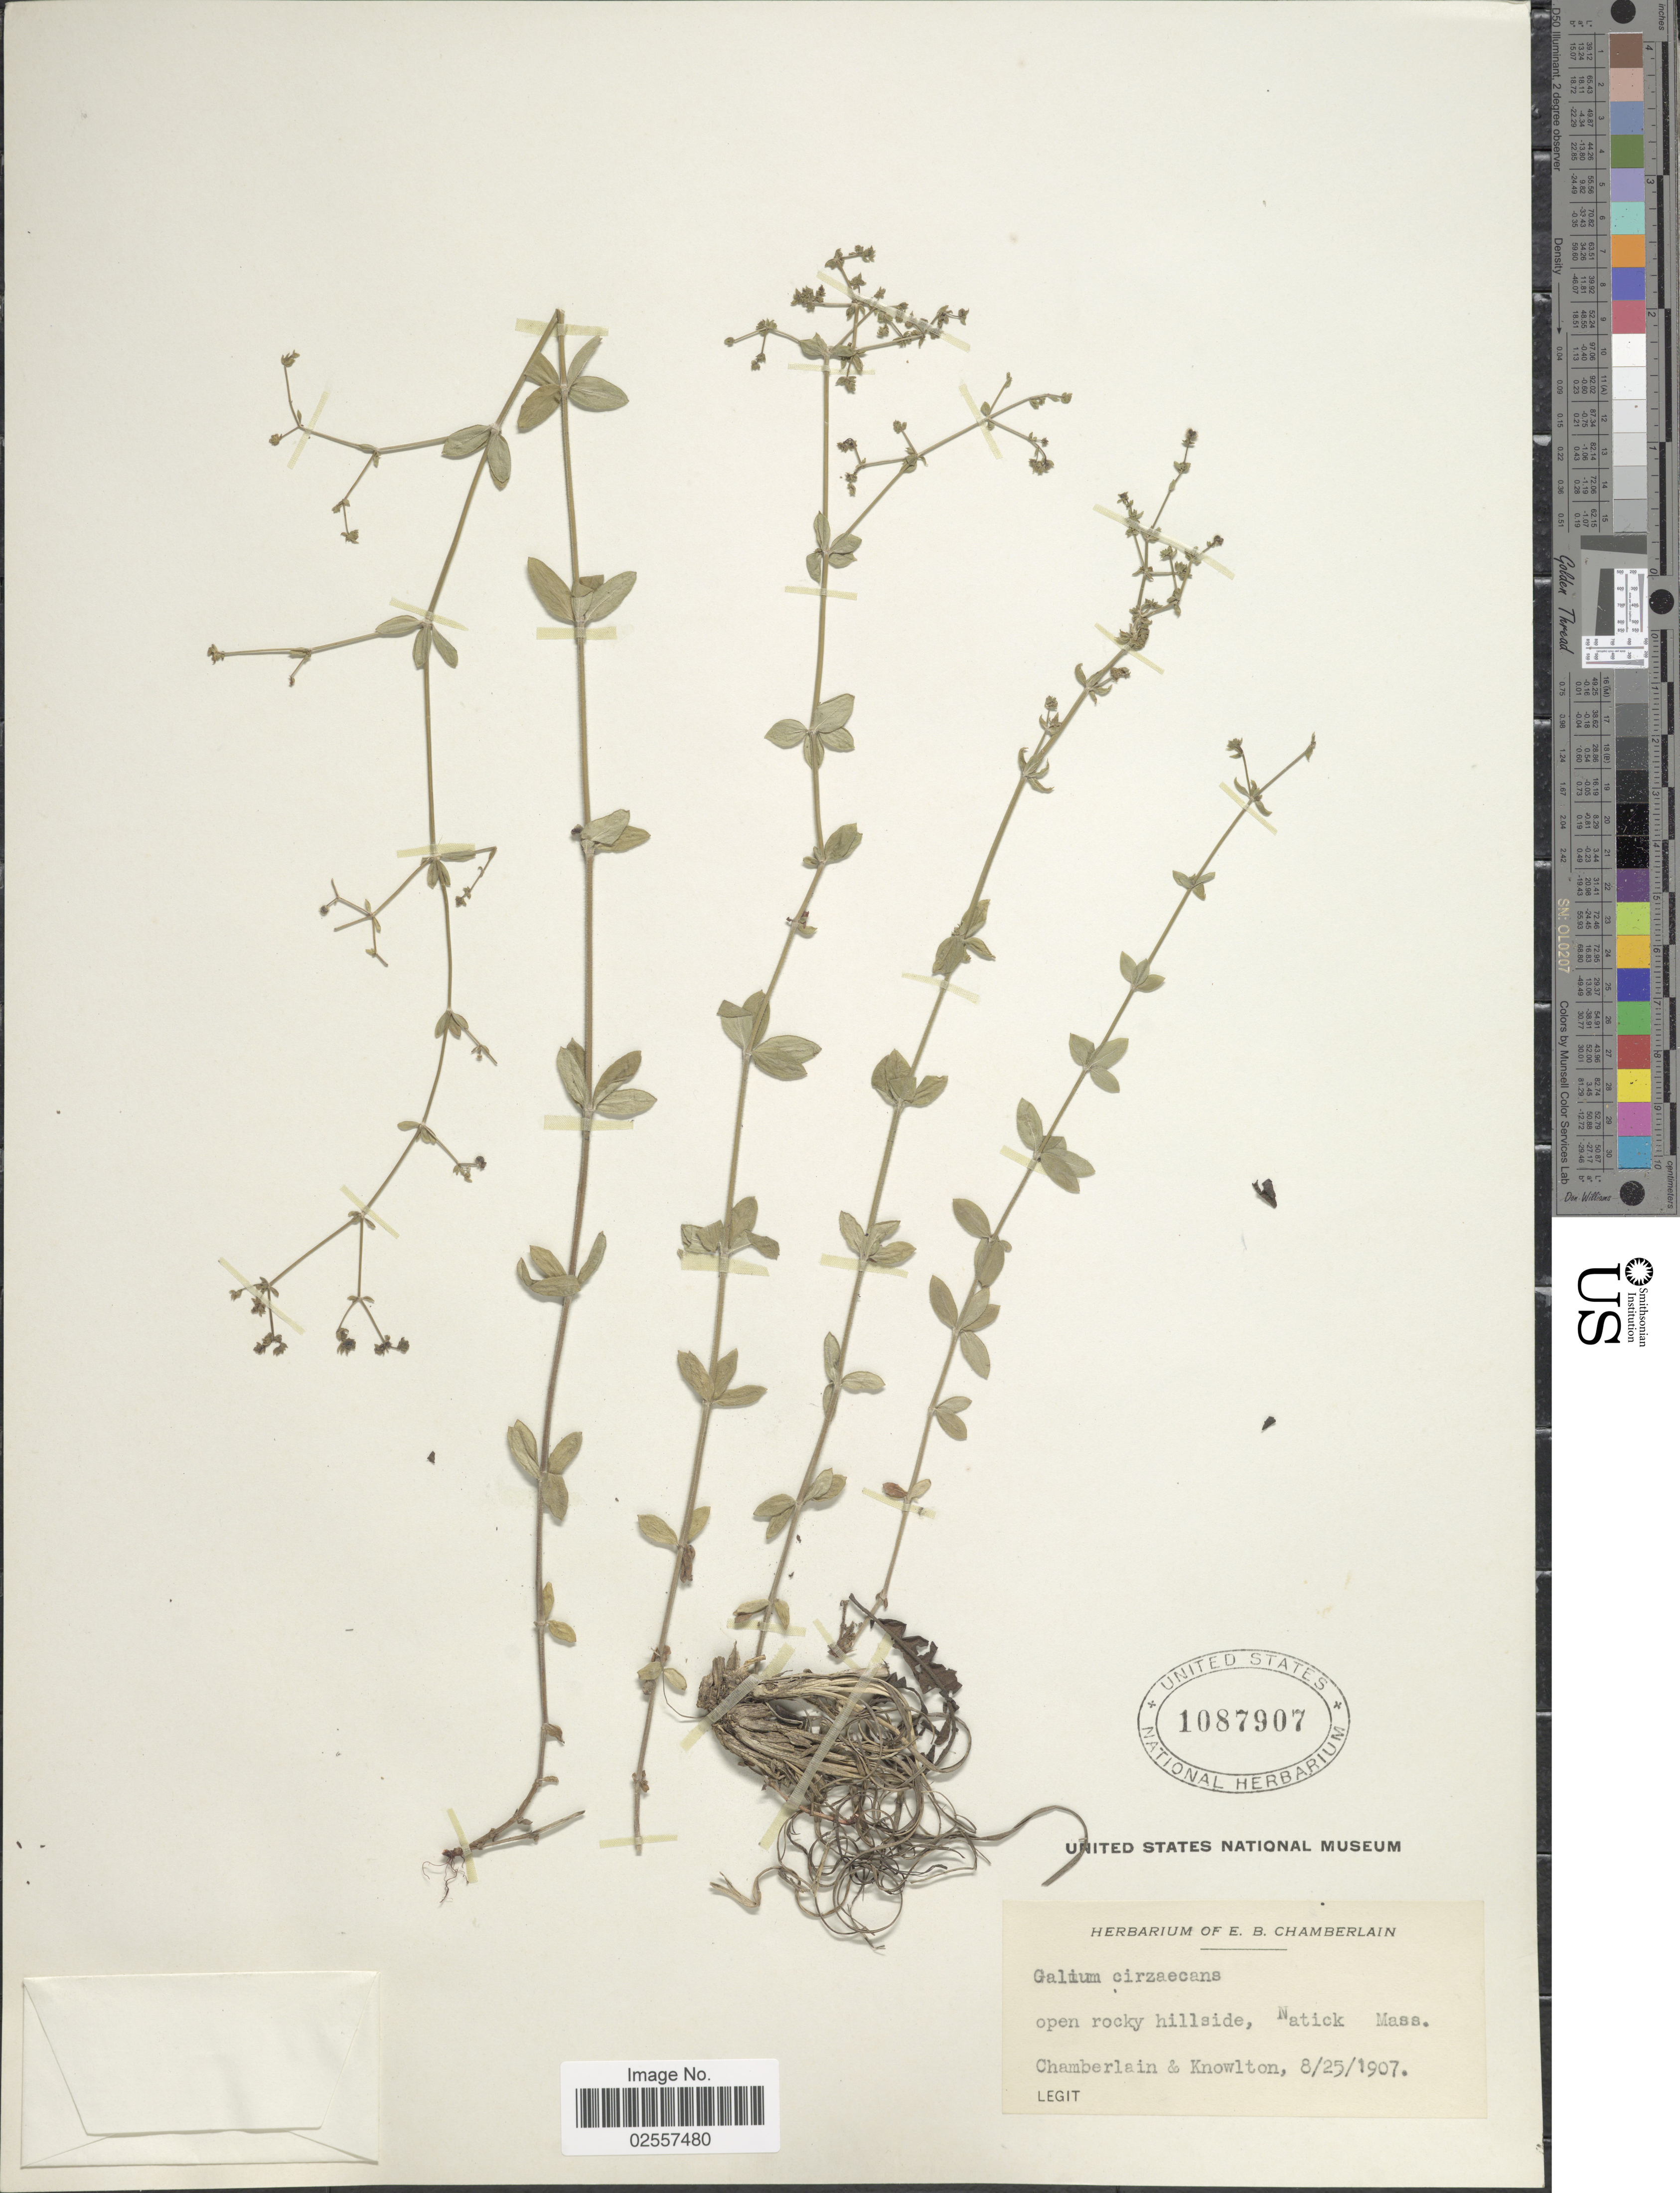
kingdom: Plantae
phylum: Tracheophyta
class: Magnoliopsida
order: Gentianales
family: Rubiaceae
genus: Galium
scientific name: Galium circaezans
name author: Michx.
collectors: -. Chamberlain & -. Knowlton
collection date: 1907-08-25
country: United States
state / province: Massachusetts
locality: Open rocky hillside, Natick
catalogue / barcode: US 1087907